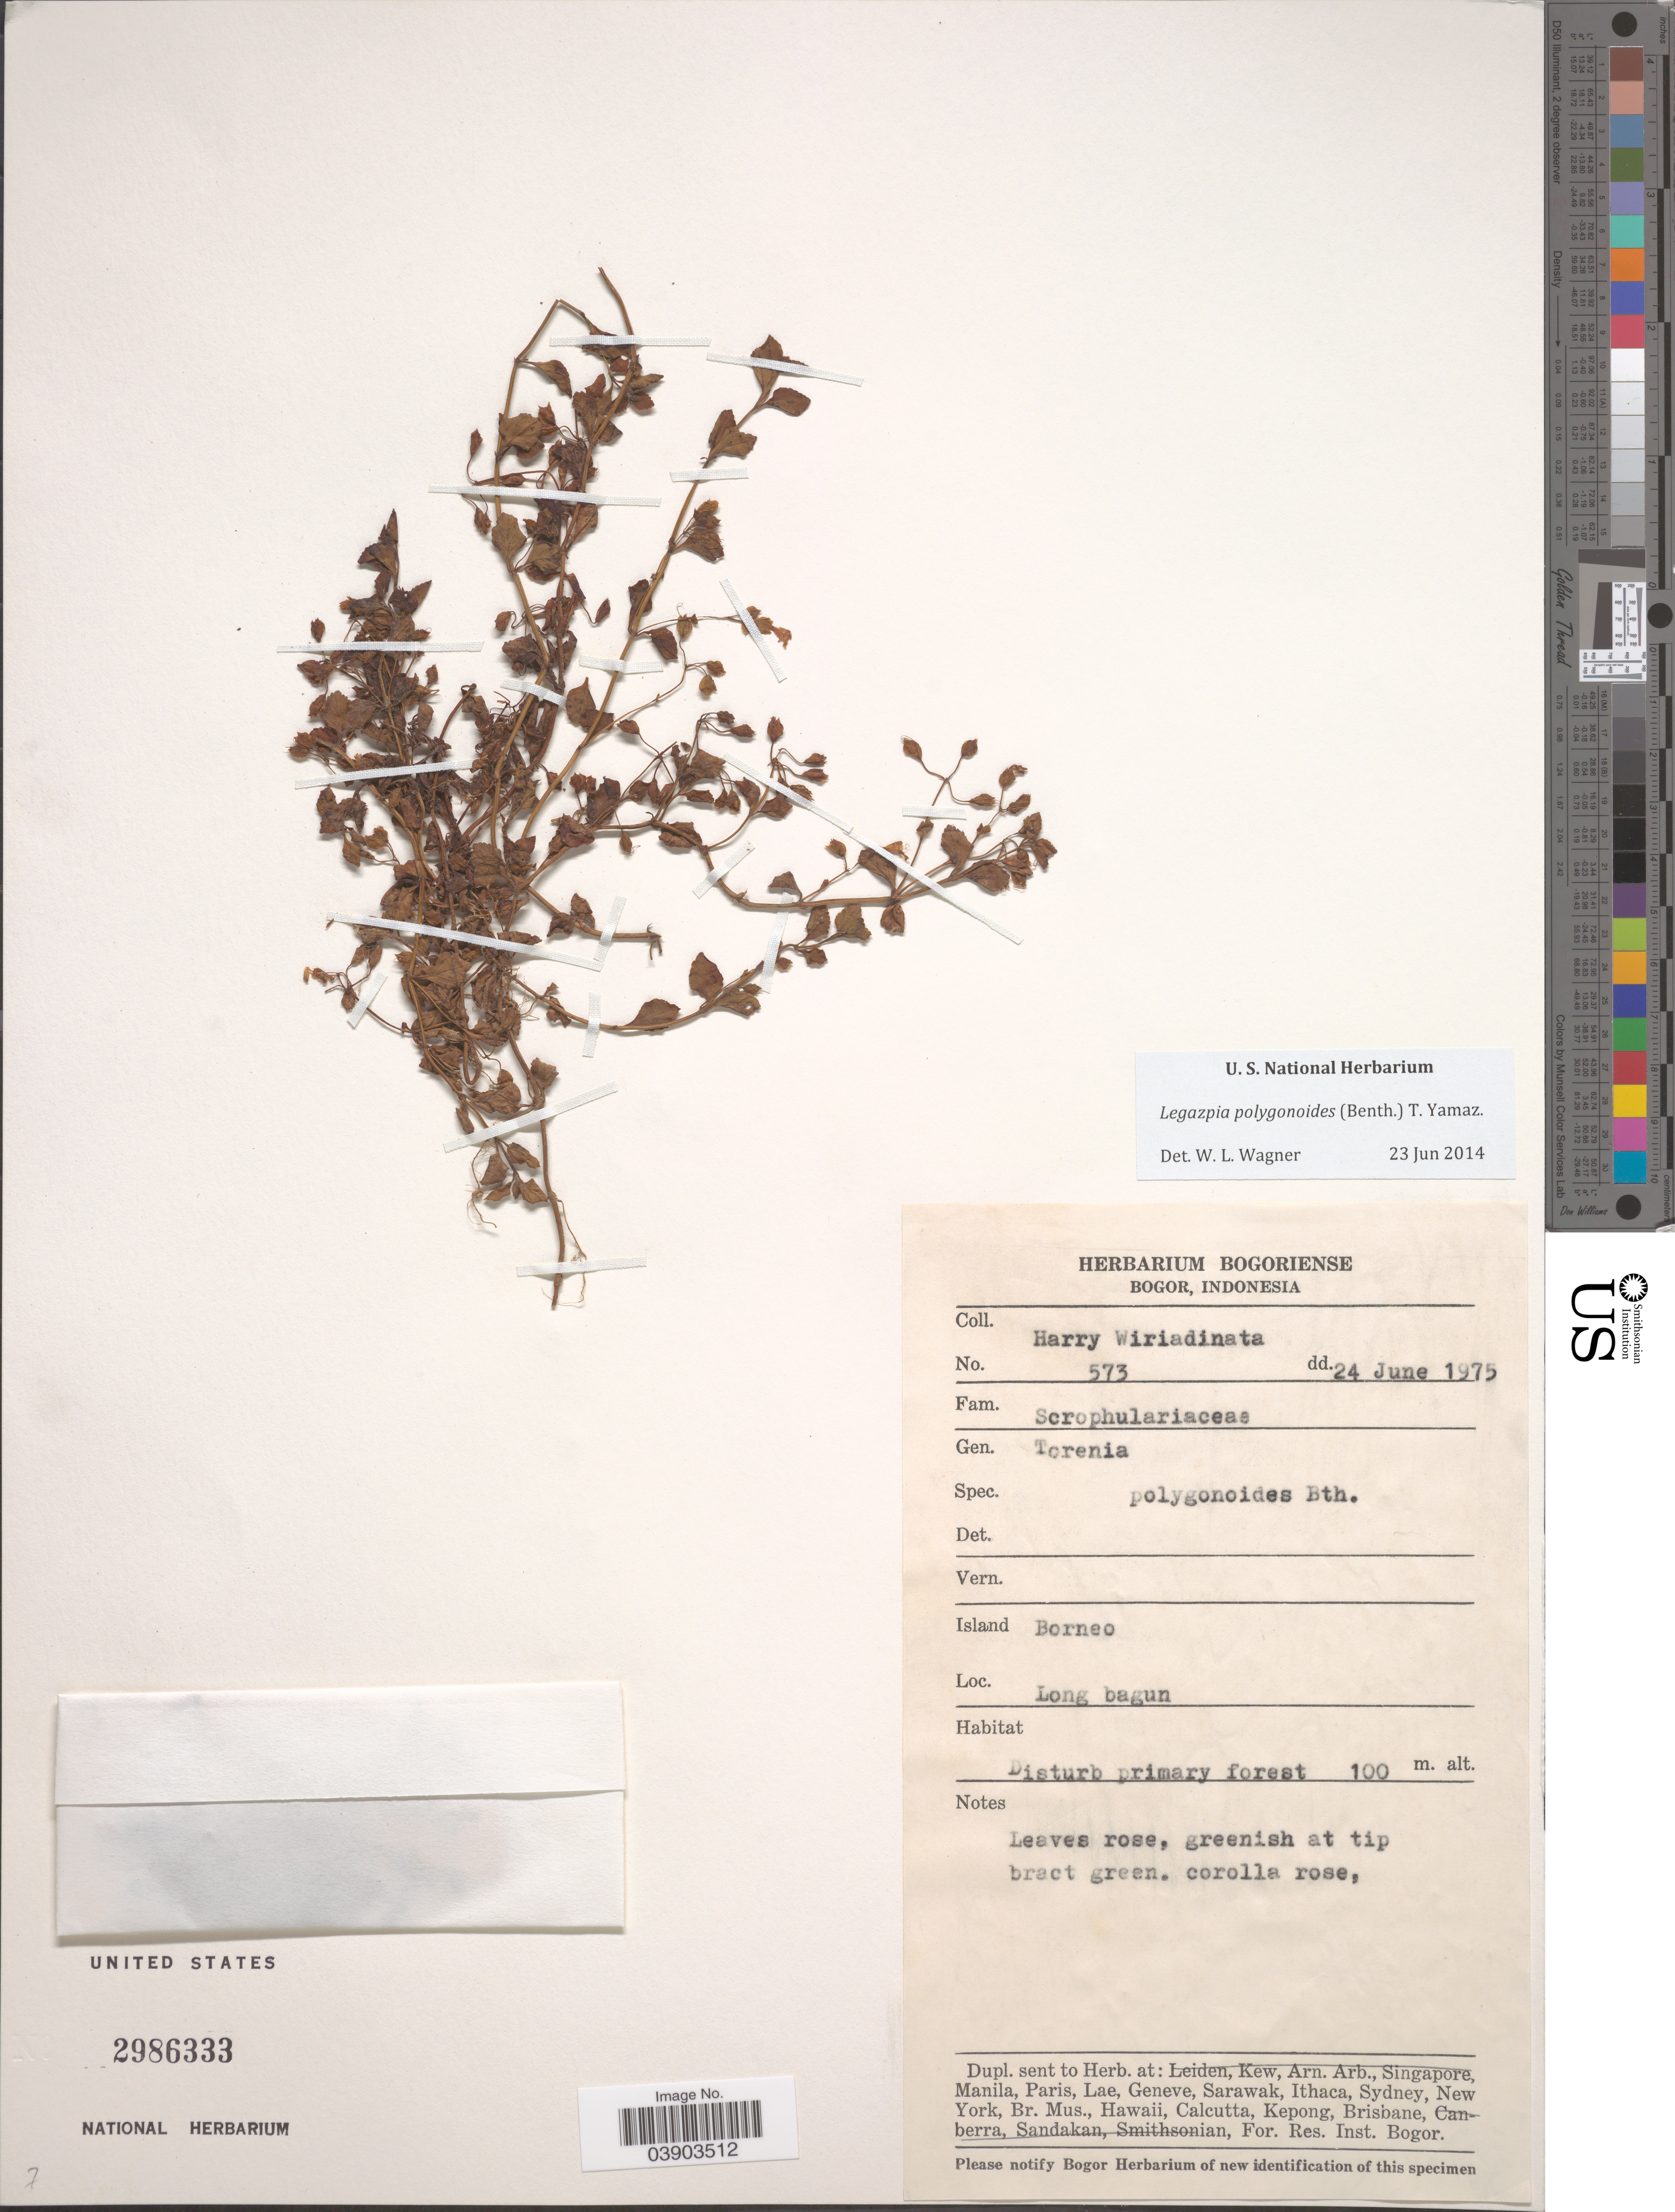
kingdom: Plantae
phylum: Tracheophyta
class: Magnoliopsida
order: Lamiales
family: Linderniaceae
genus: Torenia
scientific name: Torenia polygonoides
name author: Benth.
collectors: H. Wiriadinata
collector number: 573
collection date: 1975-06-24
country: Indonesia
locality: Island Borneo. Long bagun.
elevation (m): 100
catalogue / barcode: US 2986333